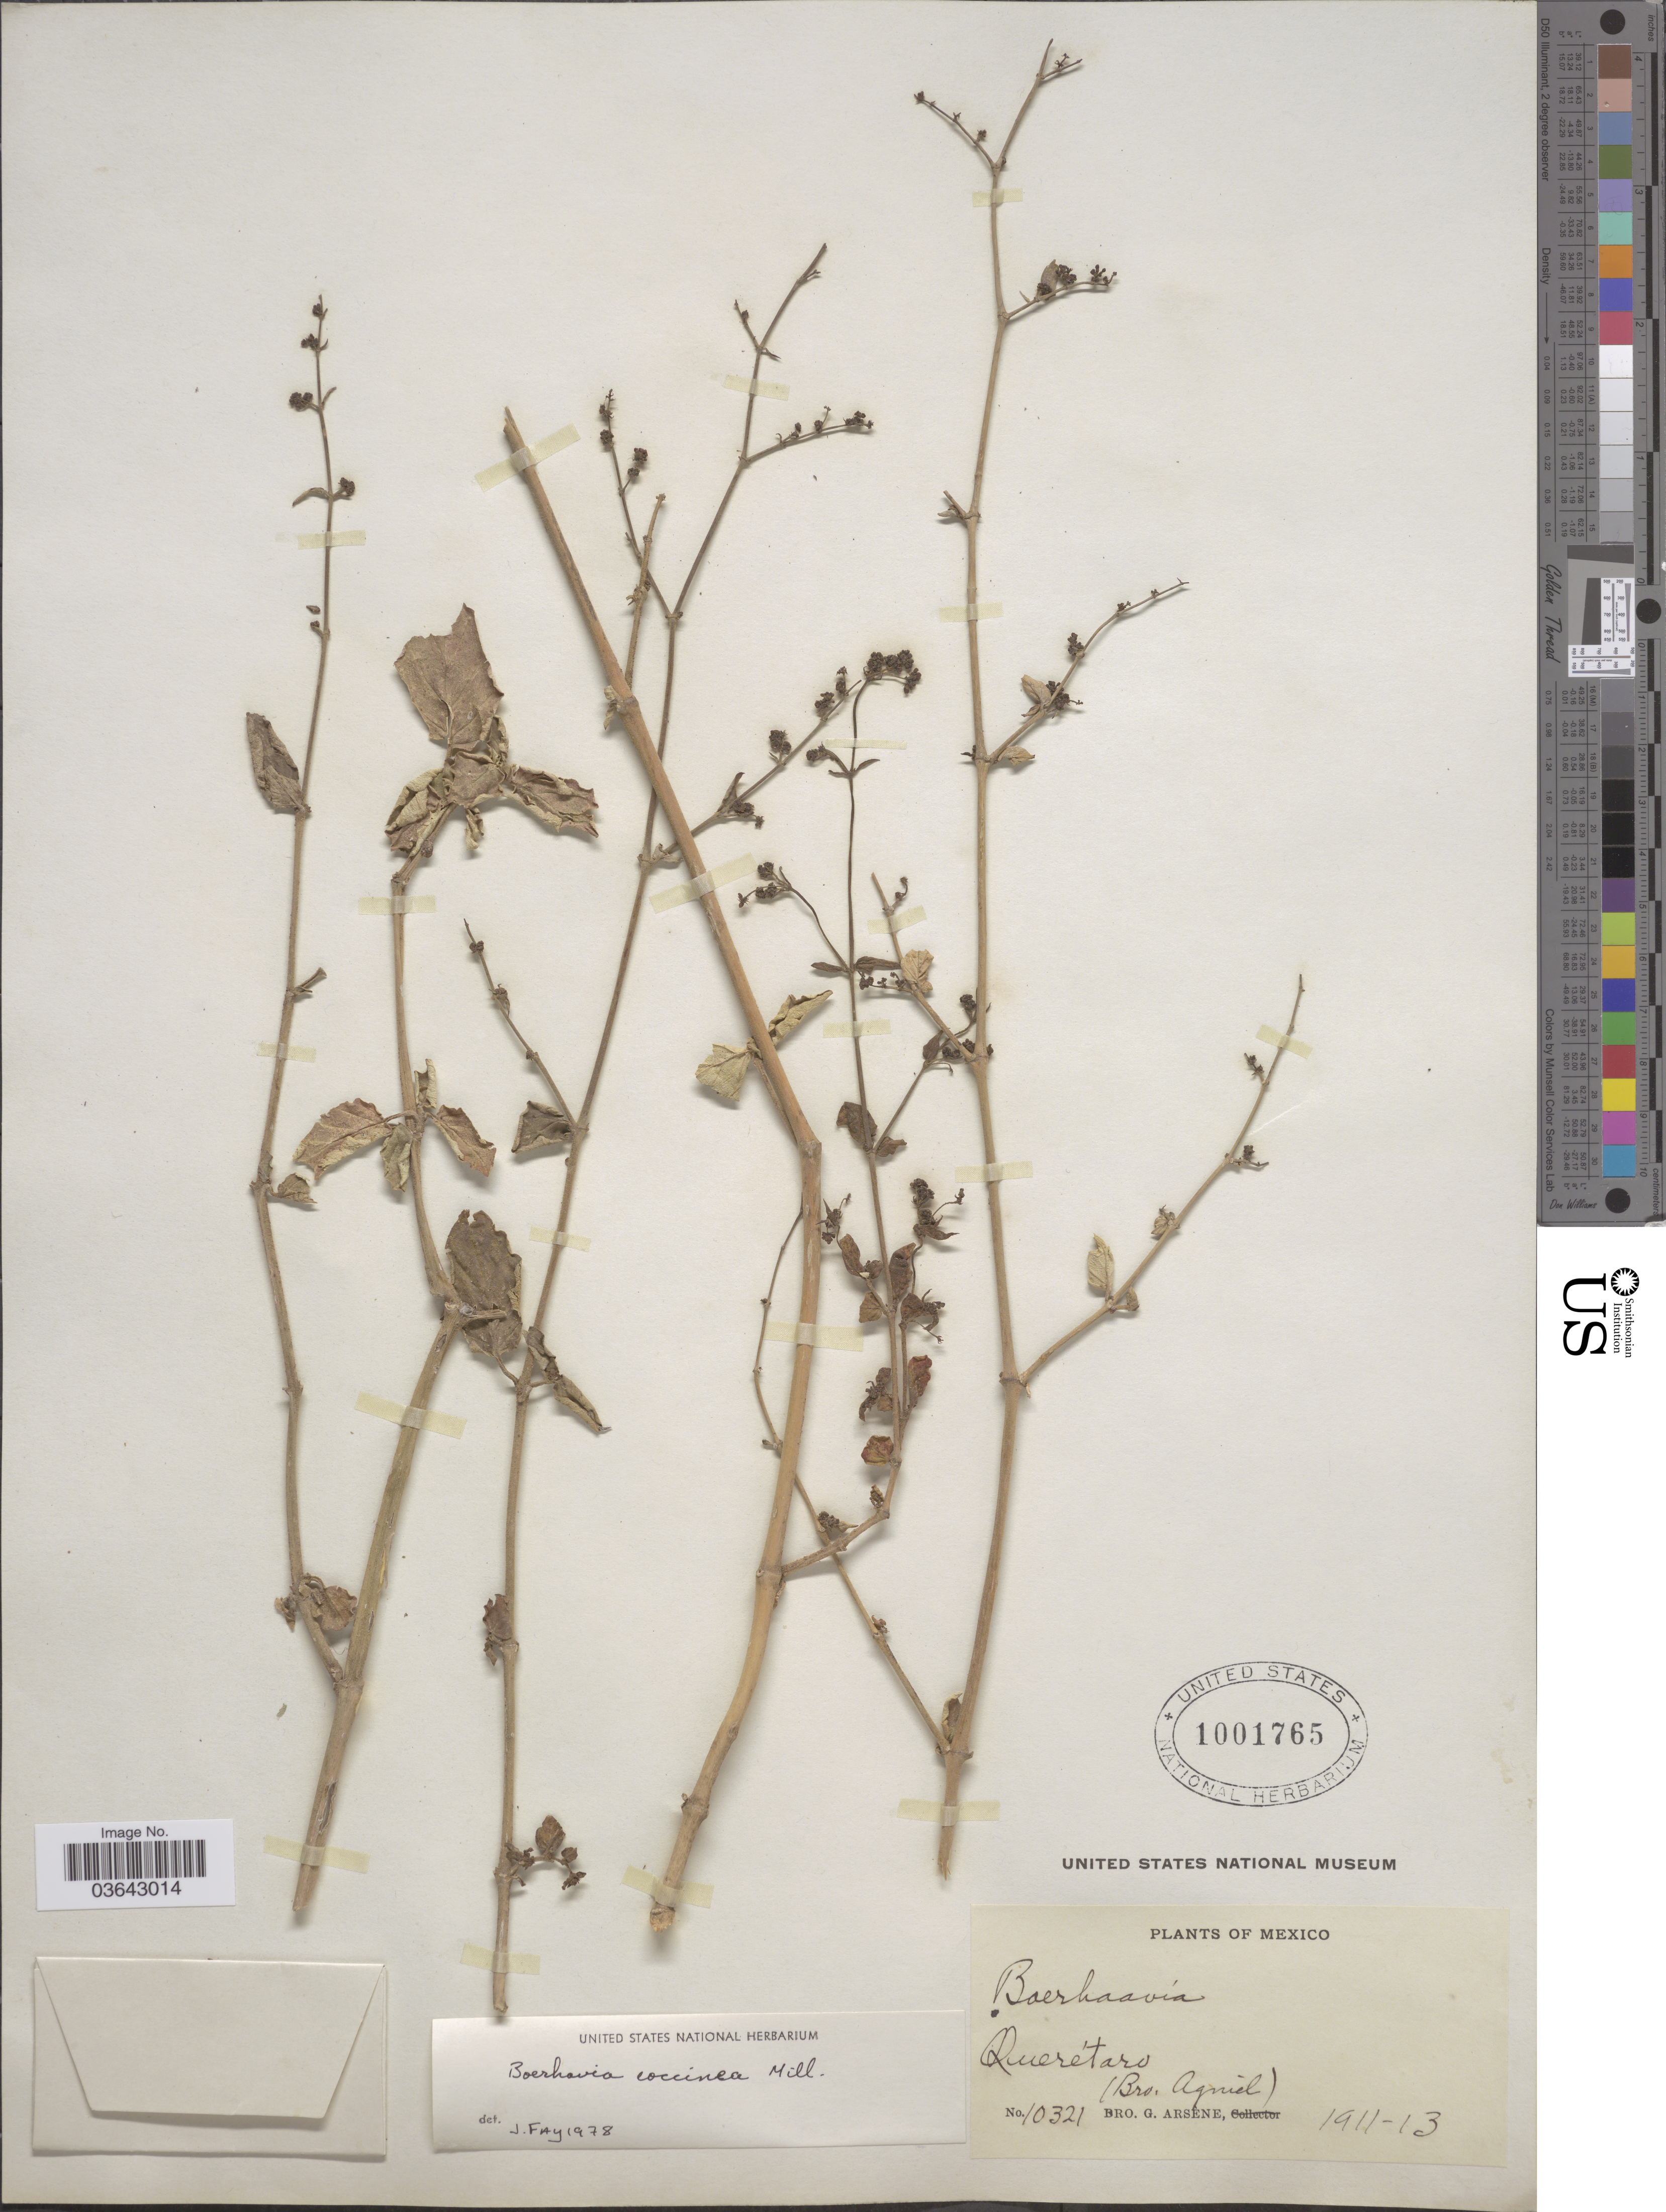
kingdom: Plantae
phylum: Tracheophyta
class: Magnoliopsida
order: Caryophyllales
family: Nyctaginaceae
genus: Boerhavia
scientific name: Boerhavia coccinea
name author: Mill.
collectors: Bro. G. Arsène & Bro. Agniel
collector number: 10321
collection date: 1911/1913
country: Mexico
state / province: Querétaro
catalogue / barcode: US 1001765